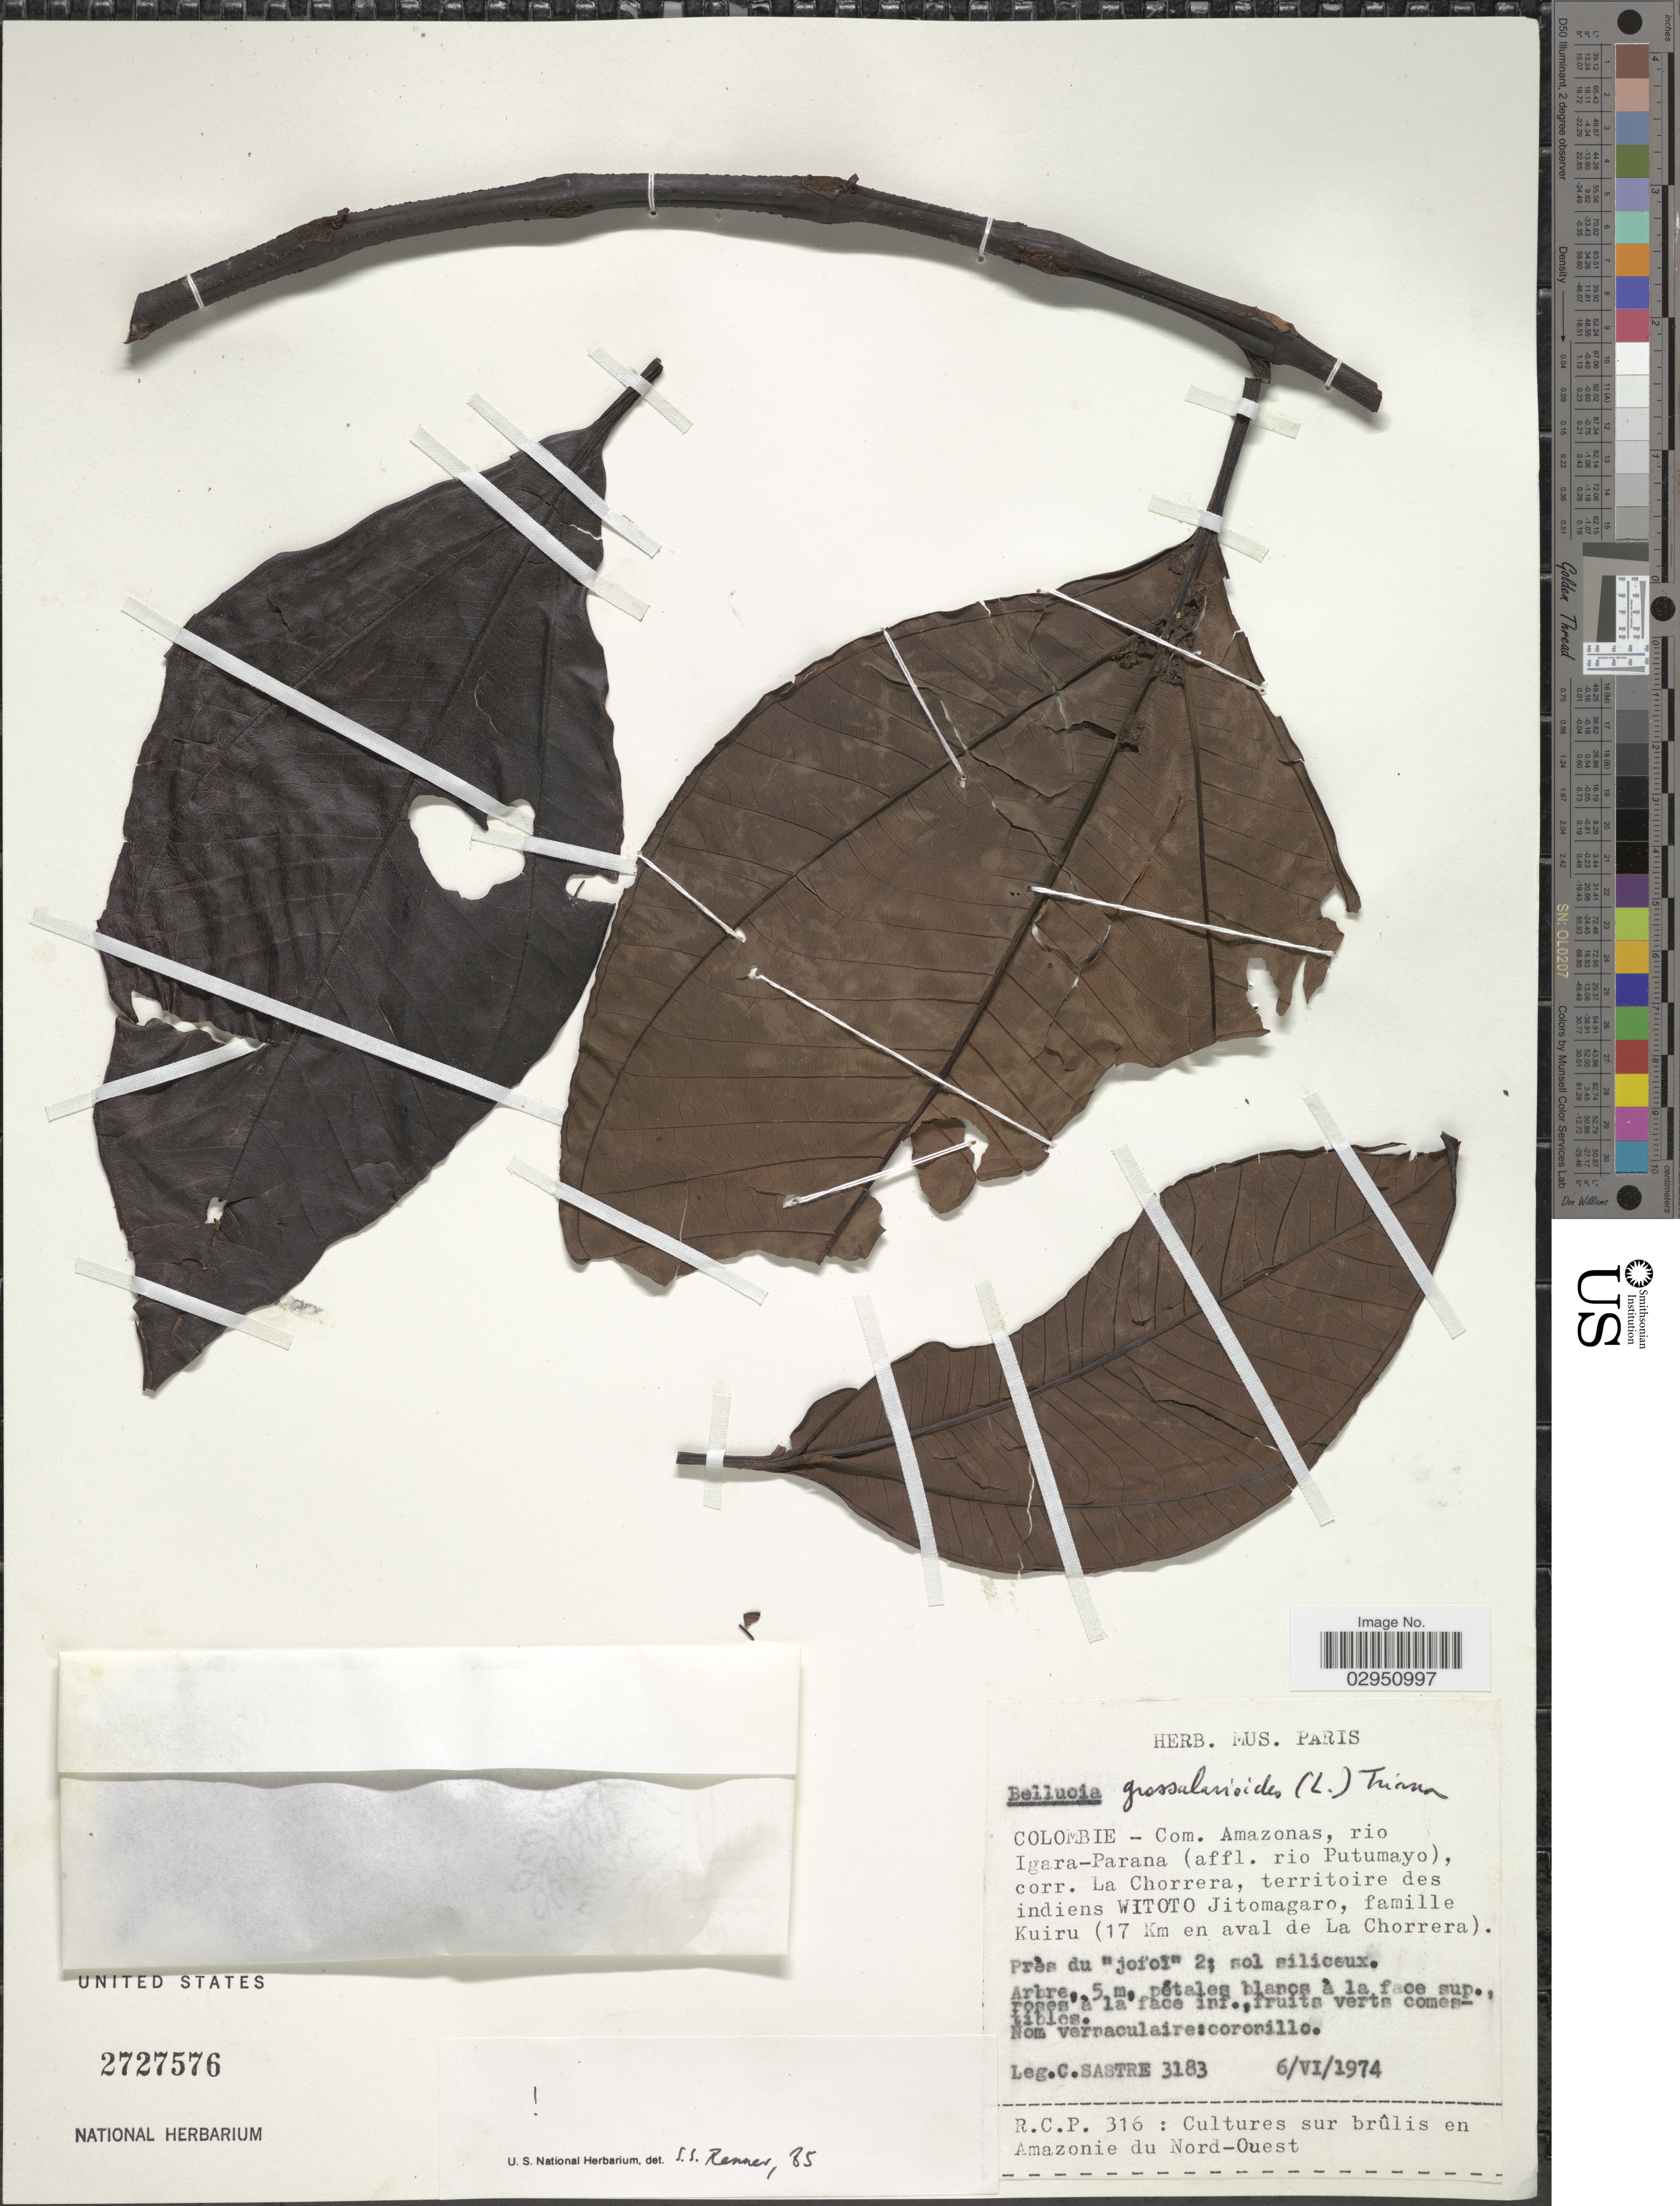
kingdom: Plantae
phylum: Tracheophyta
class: Magnoliopsida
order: Myrtales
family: Melastomataceae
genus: Bellucia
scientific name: Bellucia grossularioides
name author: (L.) Triana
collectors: C. Sastre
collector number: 3183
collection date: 1974-06-06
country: Colombia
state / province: Amazônas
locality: Com. Amazonas, rio Igara-Parana (affl. rio Putumayo), corr. La Chorrera, territoire des indiens WITOTO Jitomagaro, famille Kuiru (17 Km en aval de La Chorrera).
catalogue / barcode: US 2727576